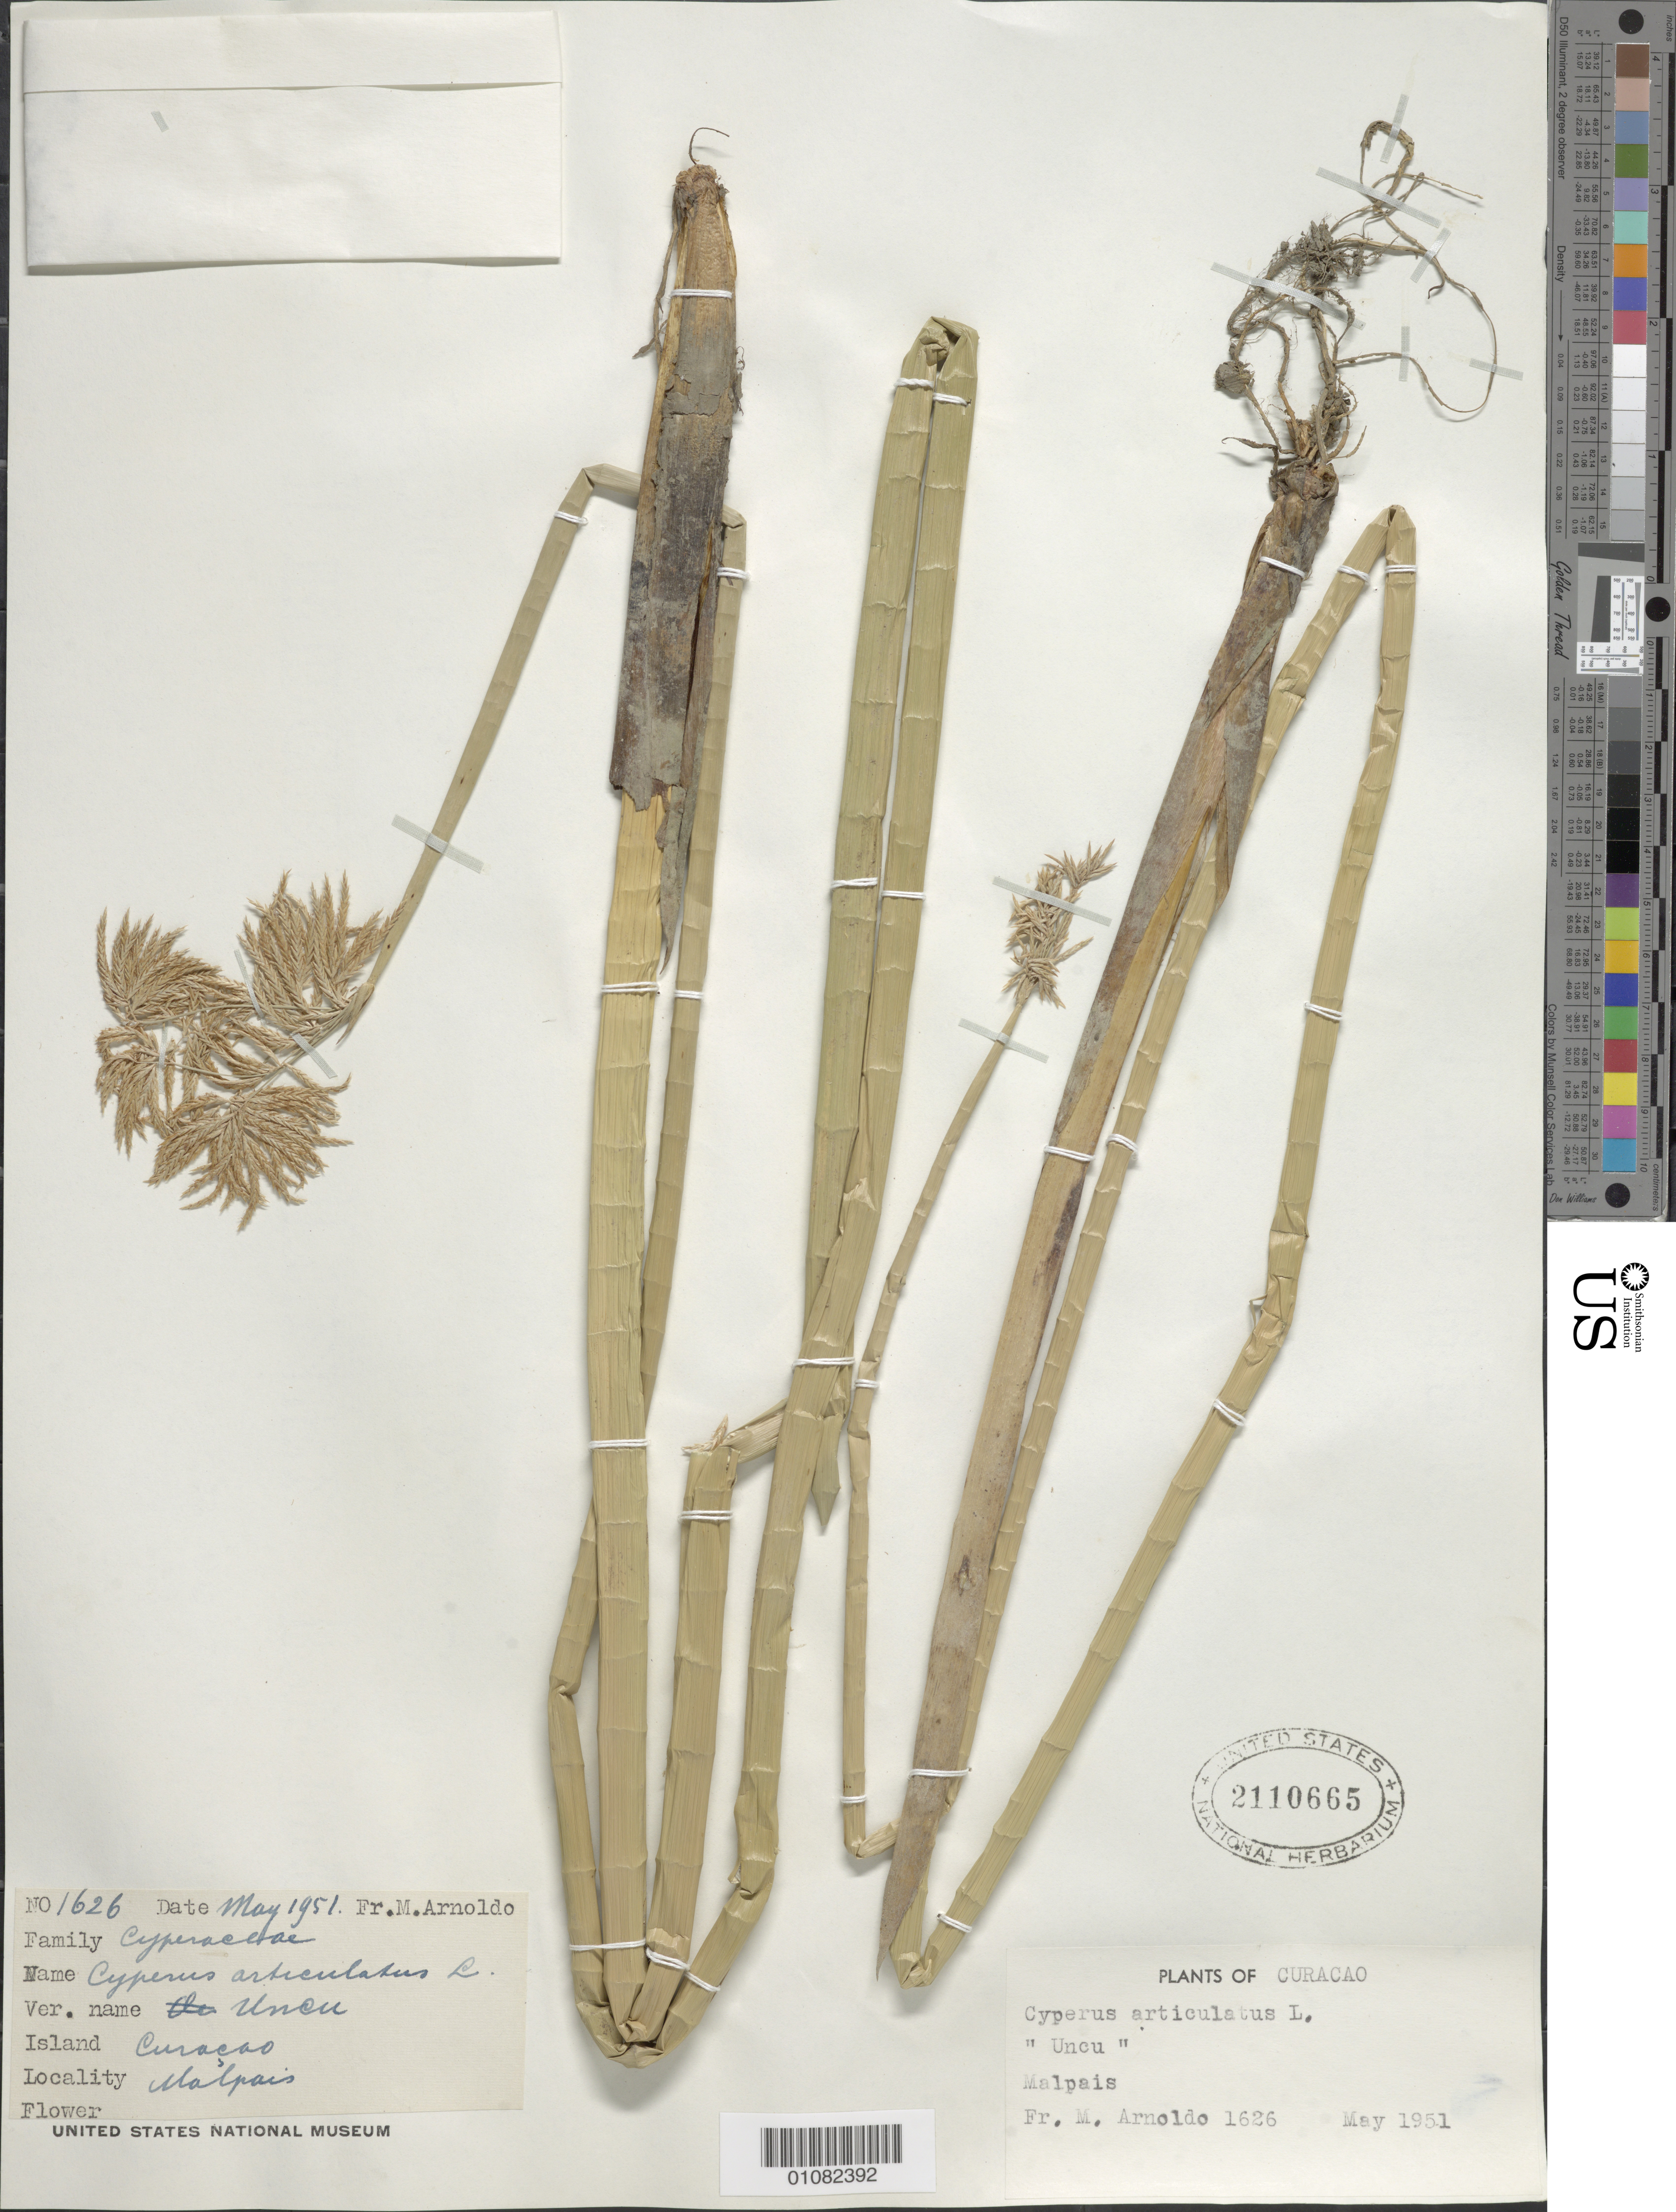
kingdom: Plantae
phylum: Tracheophyta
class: Liliopsida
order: Poales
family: Cyperaceae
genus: Cyperus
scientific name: Cyperus articulatus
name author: L.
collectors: N. Arnoldo-Broeders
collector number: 1626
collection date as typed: May 1951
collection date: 1951-05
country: Curaçao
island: Curaçao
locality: Malpais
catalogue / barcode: US 2110665